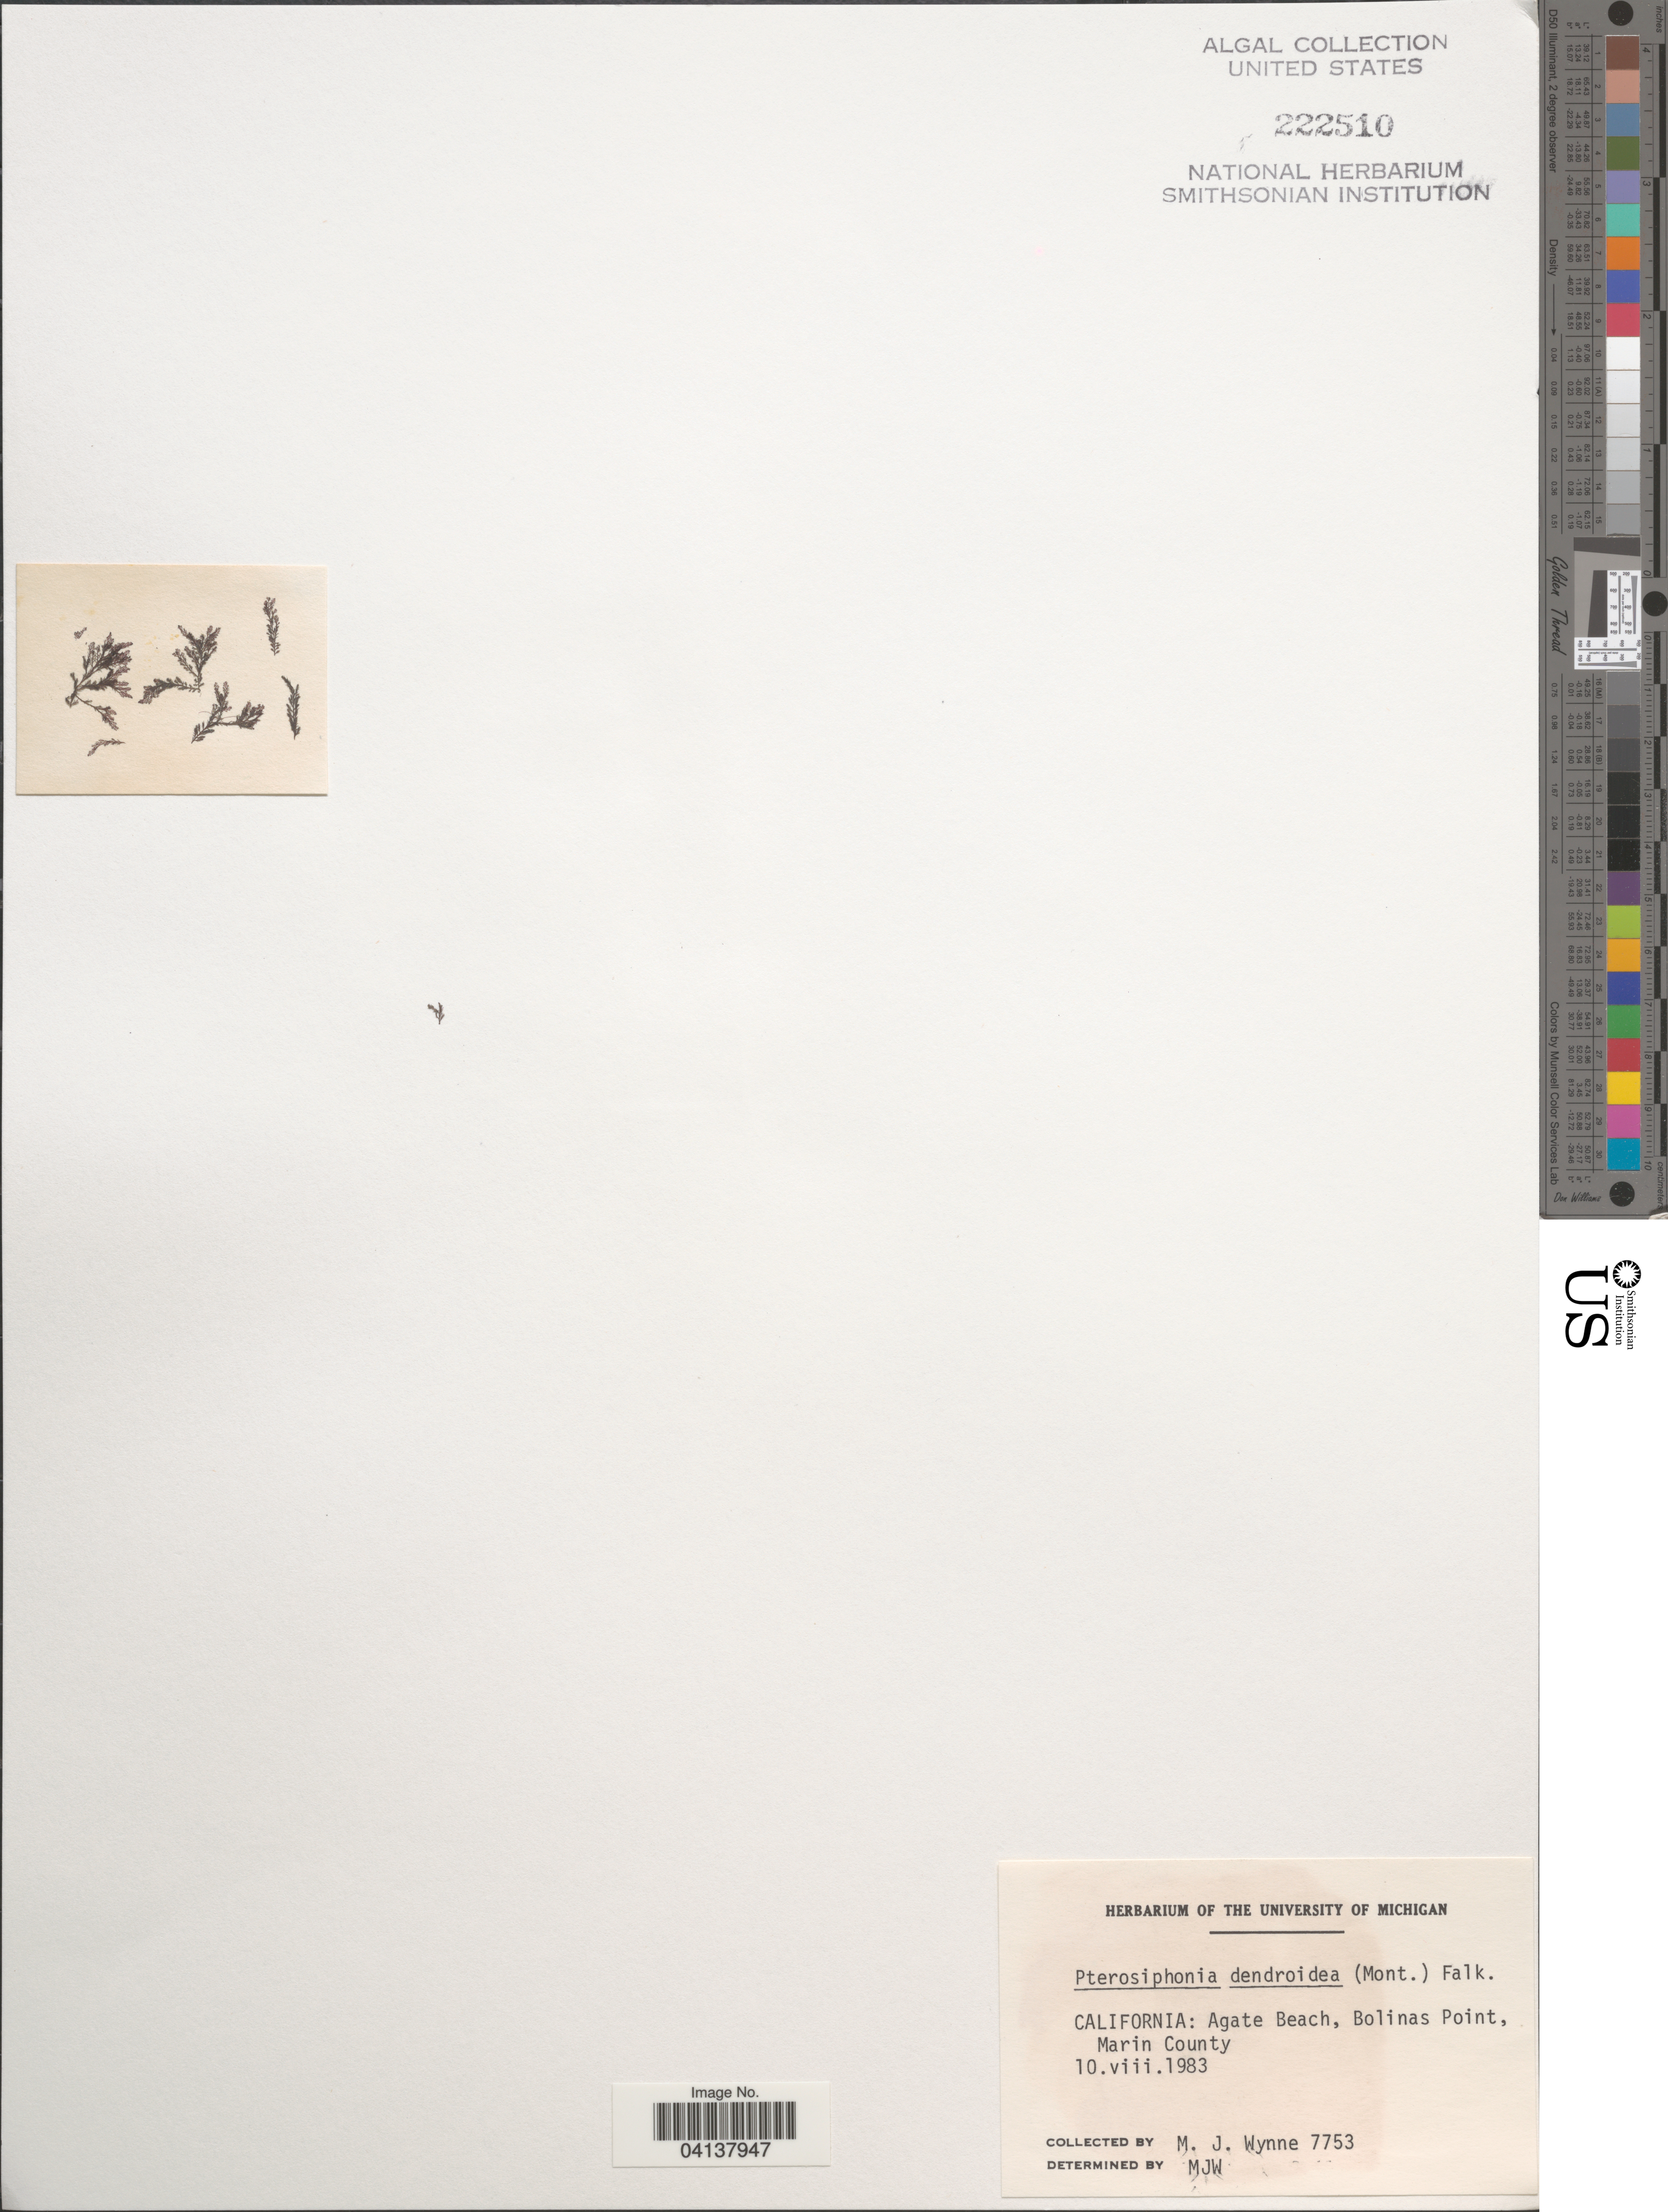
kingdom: Plantae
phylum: Rhodophyta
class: Florideophyceae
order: Ceramiales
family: Rhodomelaceae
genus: Symphyocladiella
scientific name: Symphyocladiella dendroidea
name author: (Montagne) Bustamante et al.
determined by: Algae name updating Project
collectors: M.J. Wynne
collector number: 7753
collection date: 1983-08-10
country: United States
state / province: California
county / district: Marin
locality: Agate Beach, Bolinas Point, Marin County.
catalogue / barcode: US 222510